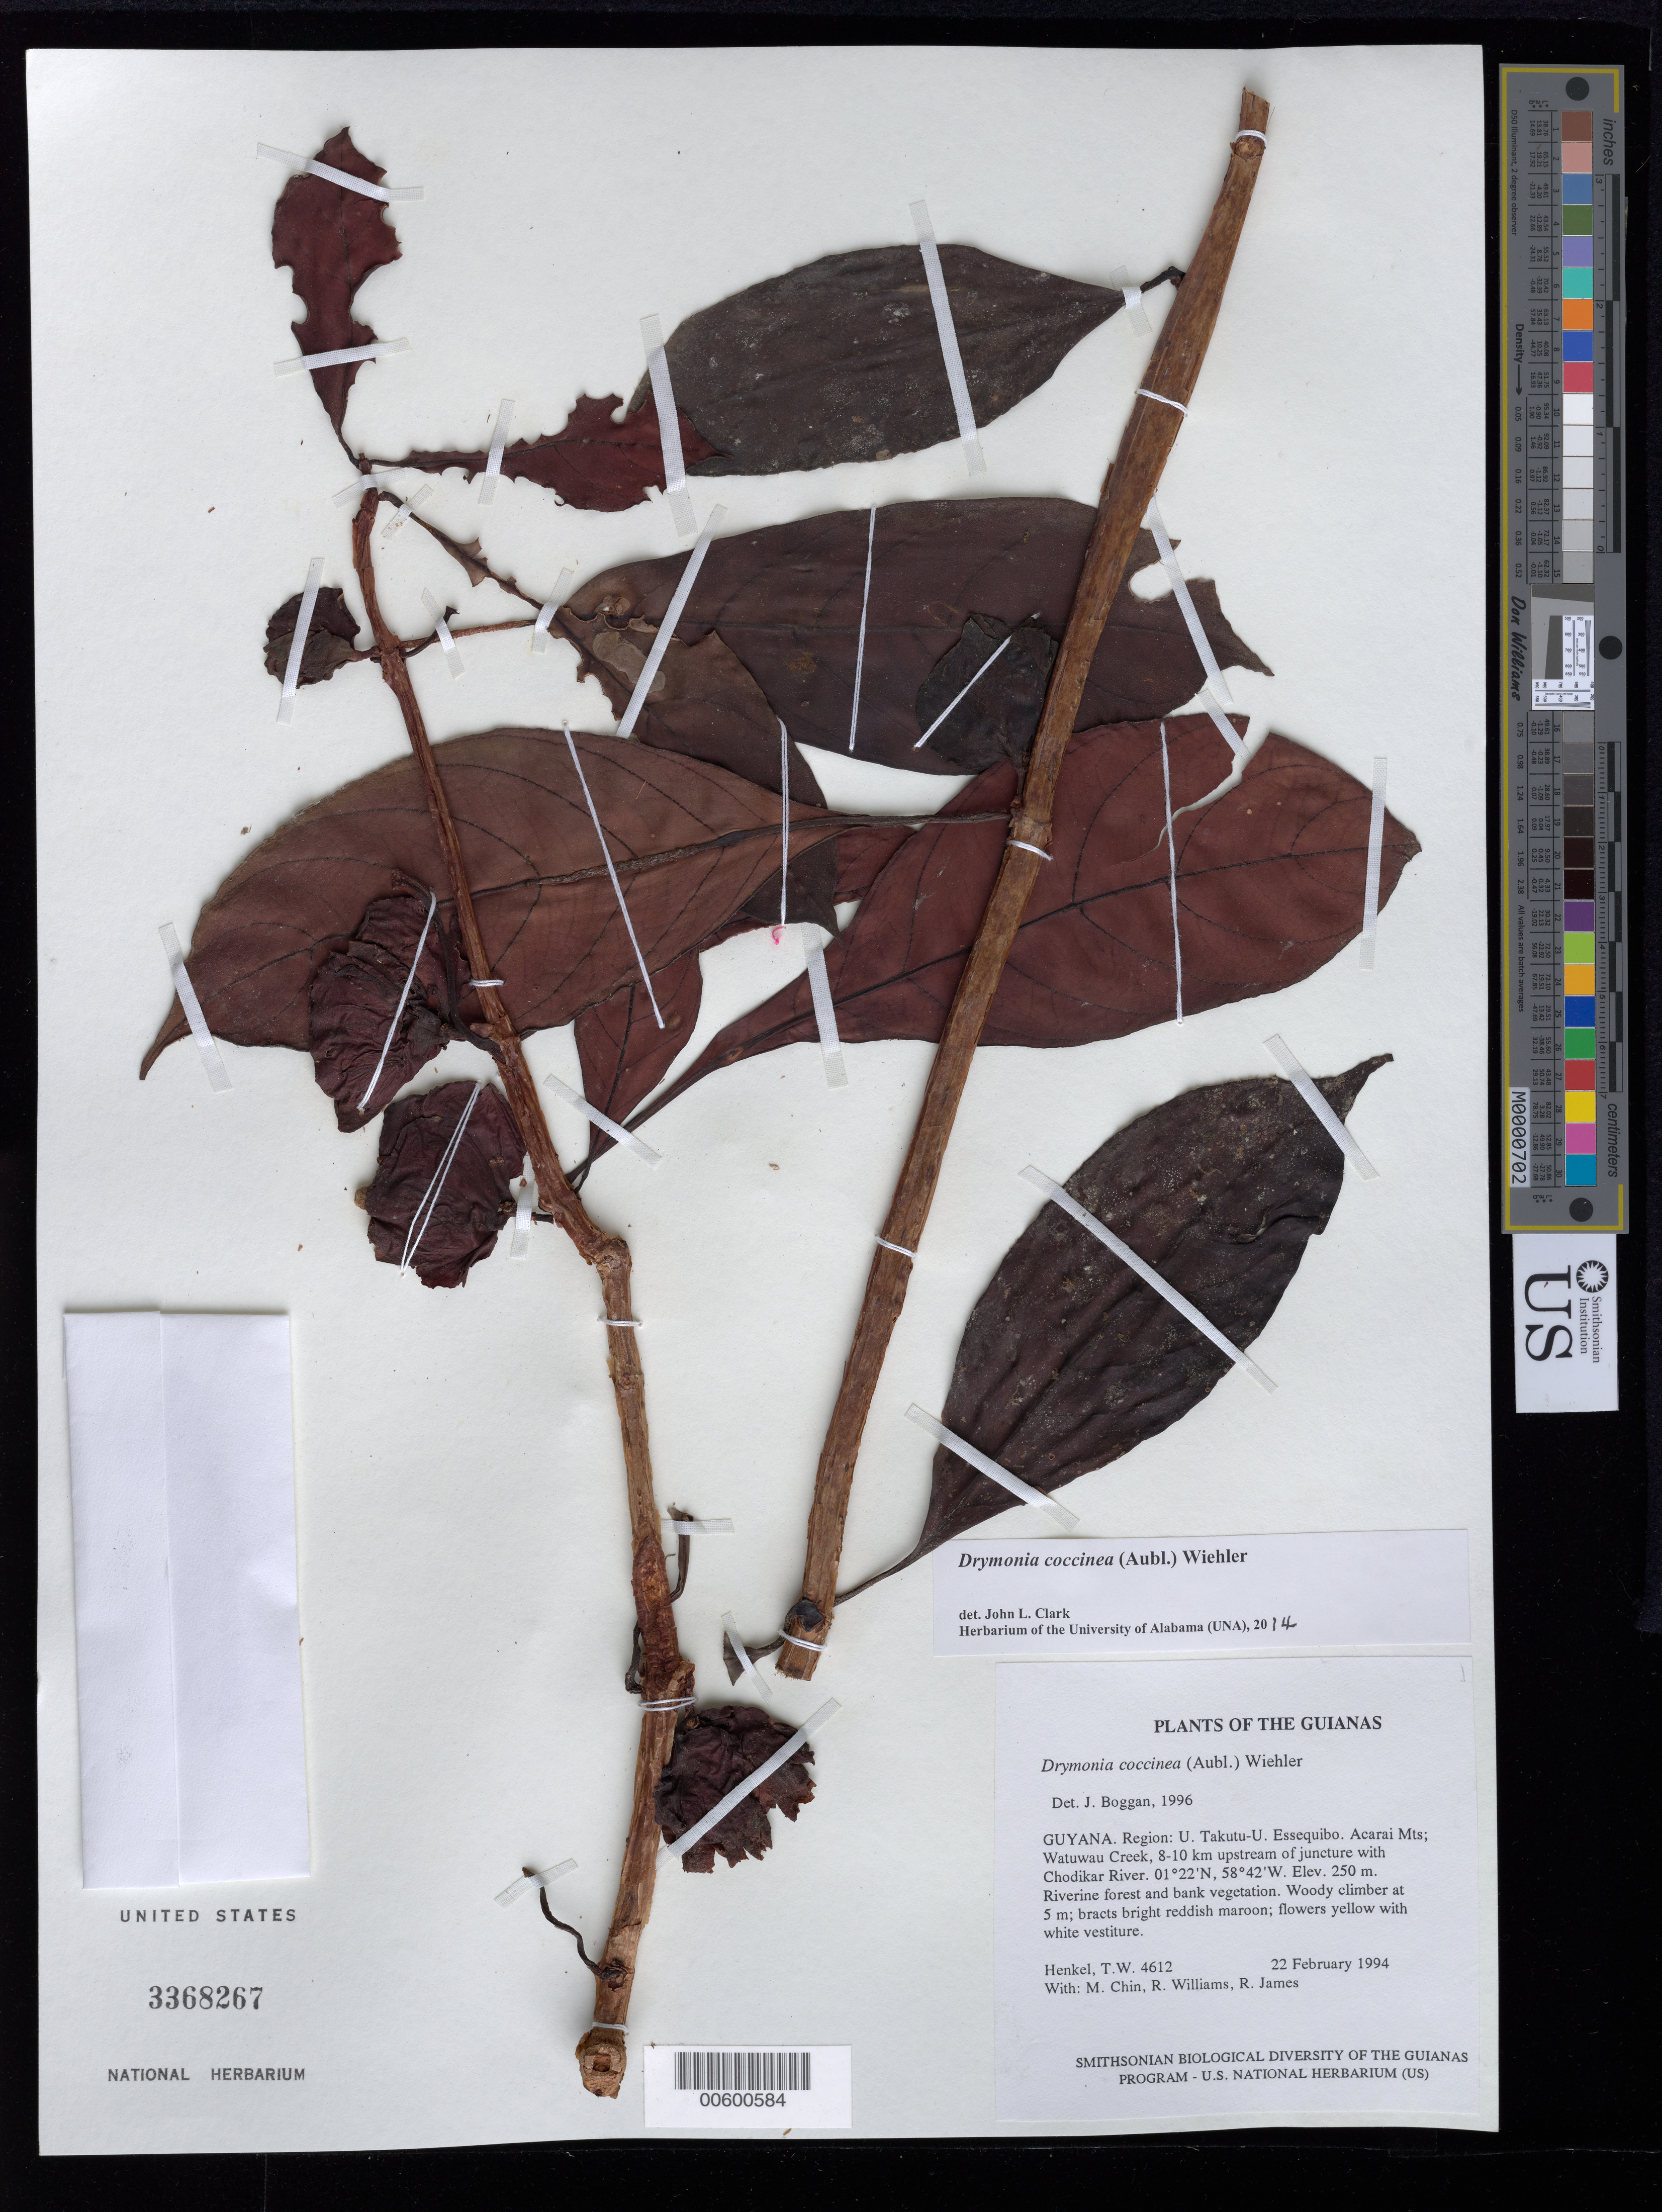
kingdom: Plantae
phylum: Tracheophyta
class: Magnoliopsida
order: Lamiales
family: Gesneriaceae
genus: Drymonia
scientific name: Drymonia coccinea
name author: (Aubl.) Wiehler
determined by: Boggan, J. K., (US), NMNH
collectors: T. Henkel, M. Chin, R. Williams & R. James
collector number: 4612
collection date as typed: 22 Feb 1994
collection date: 1994-02-22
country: Guyana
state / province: U. Takutu-U. Essequibo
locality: Acarai Mts; Watuwau Creek, 8-10 km upstream of juncture with Chodikar River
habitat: Riverine forest and bank vegetation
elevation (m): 250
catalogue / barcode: US 3368267